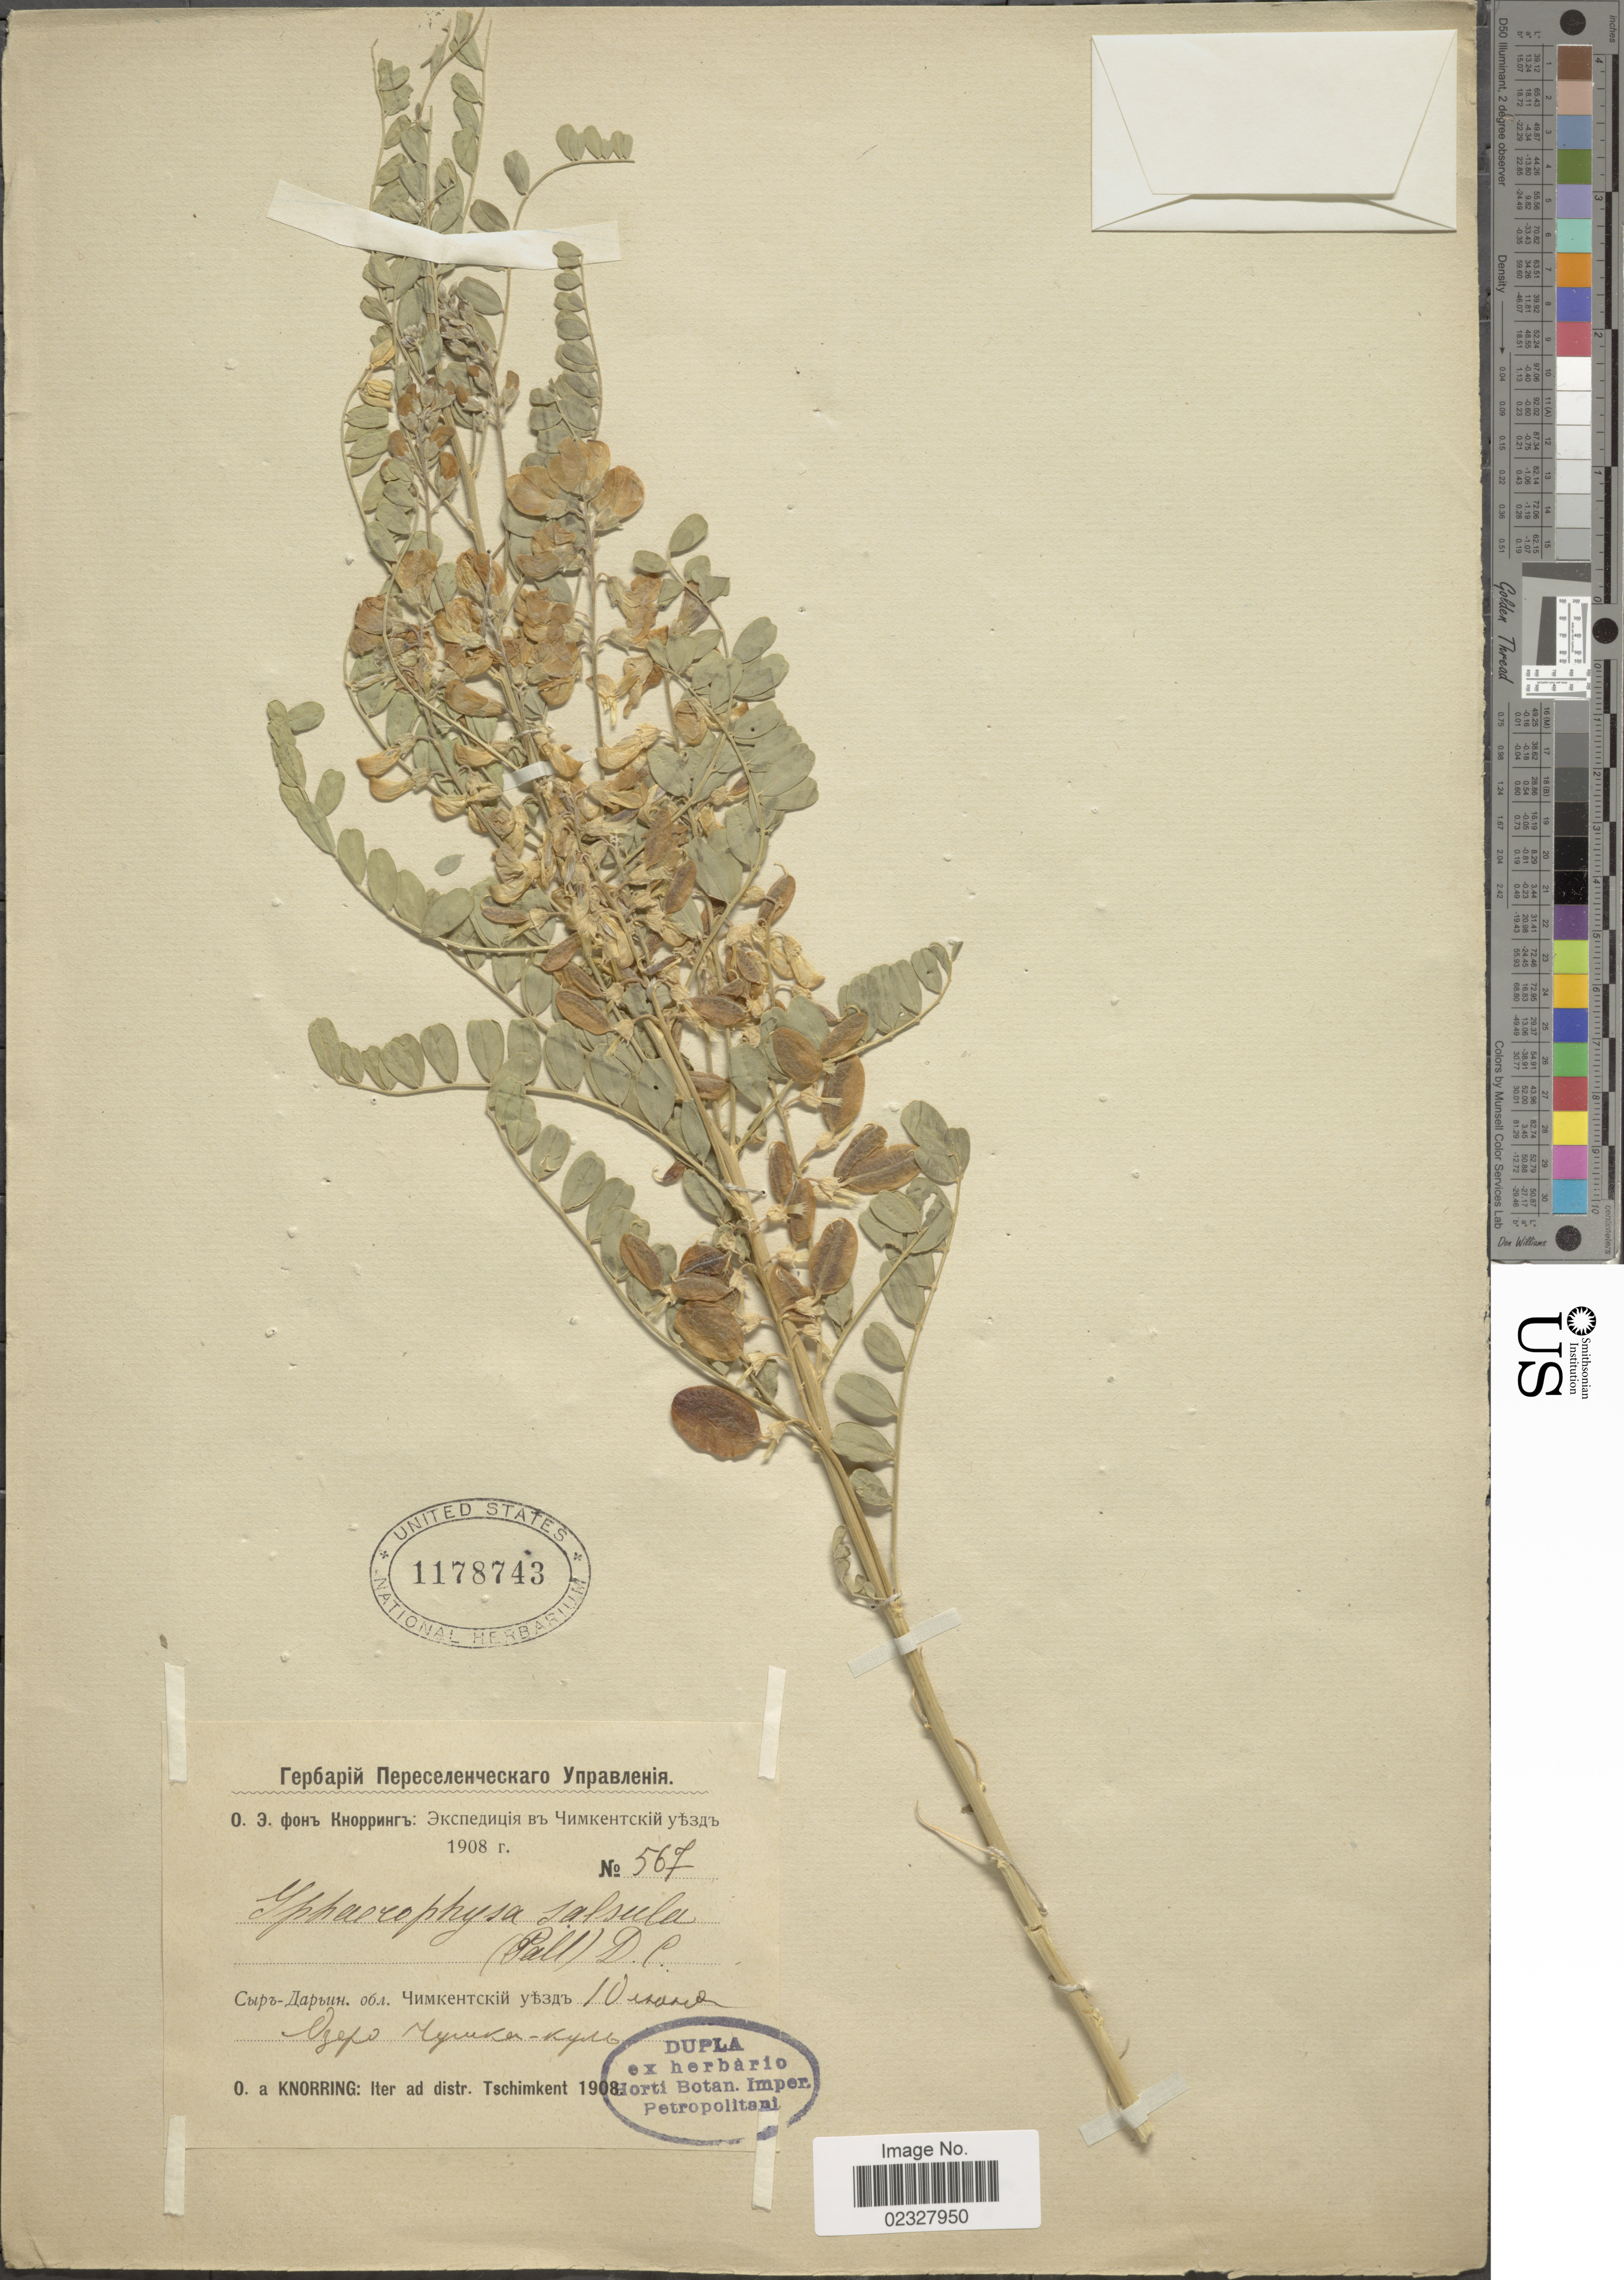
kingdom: Plantae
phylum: Tracheophyta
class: Magnoliopsida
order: Fabales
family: Fabaceae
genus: Sphaerophysa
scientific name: Sphaerophysa salsula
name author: (Pall.) DC.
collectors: O. Knorring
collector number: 567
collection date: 1908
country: Kazakhstan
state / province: Turkistan.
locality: Chushka-Kul lake.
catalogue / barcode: US 1178743